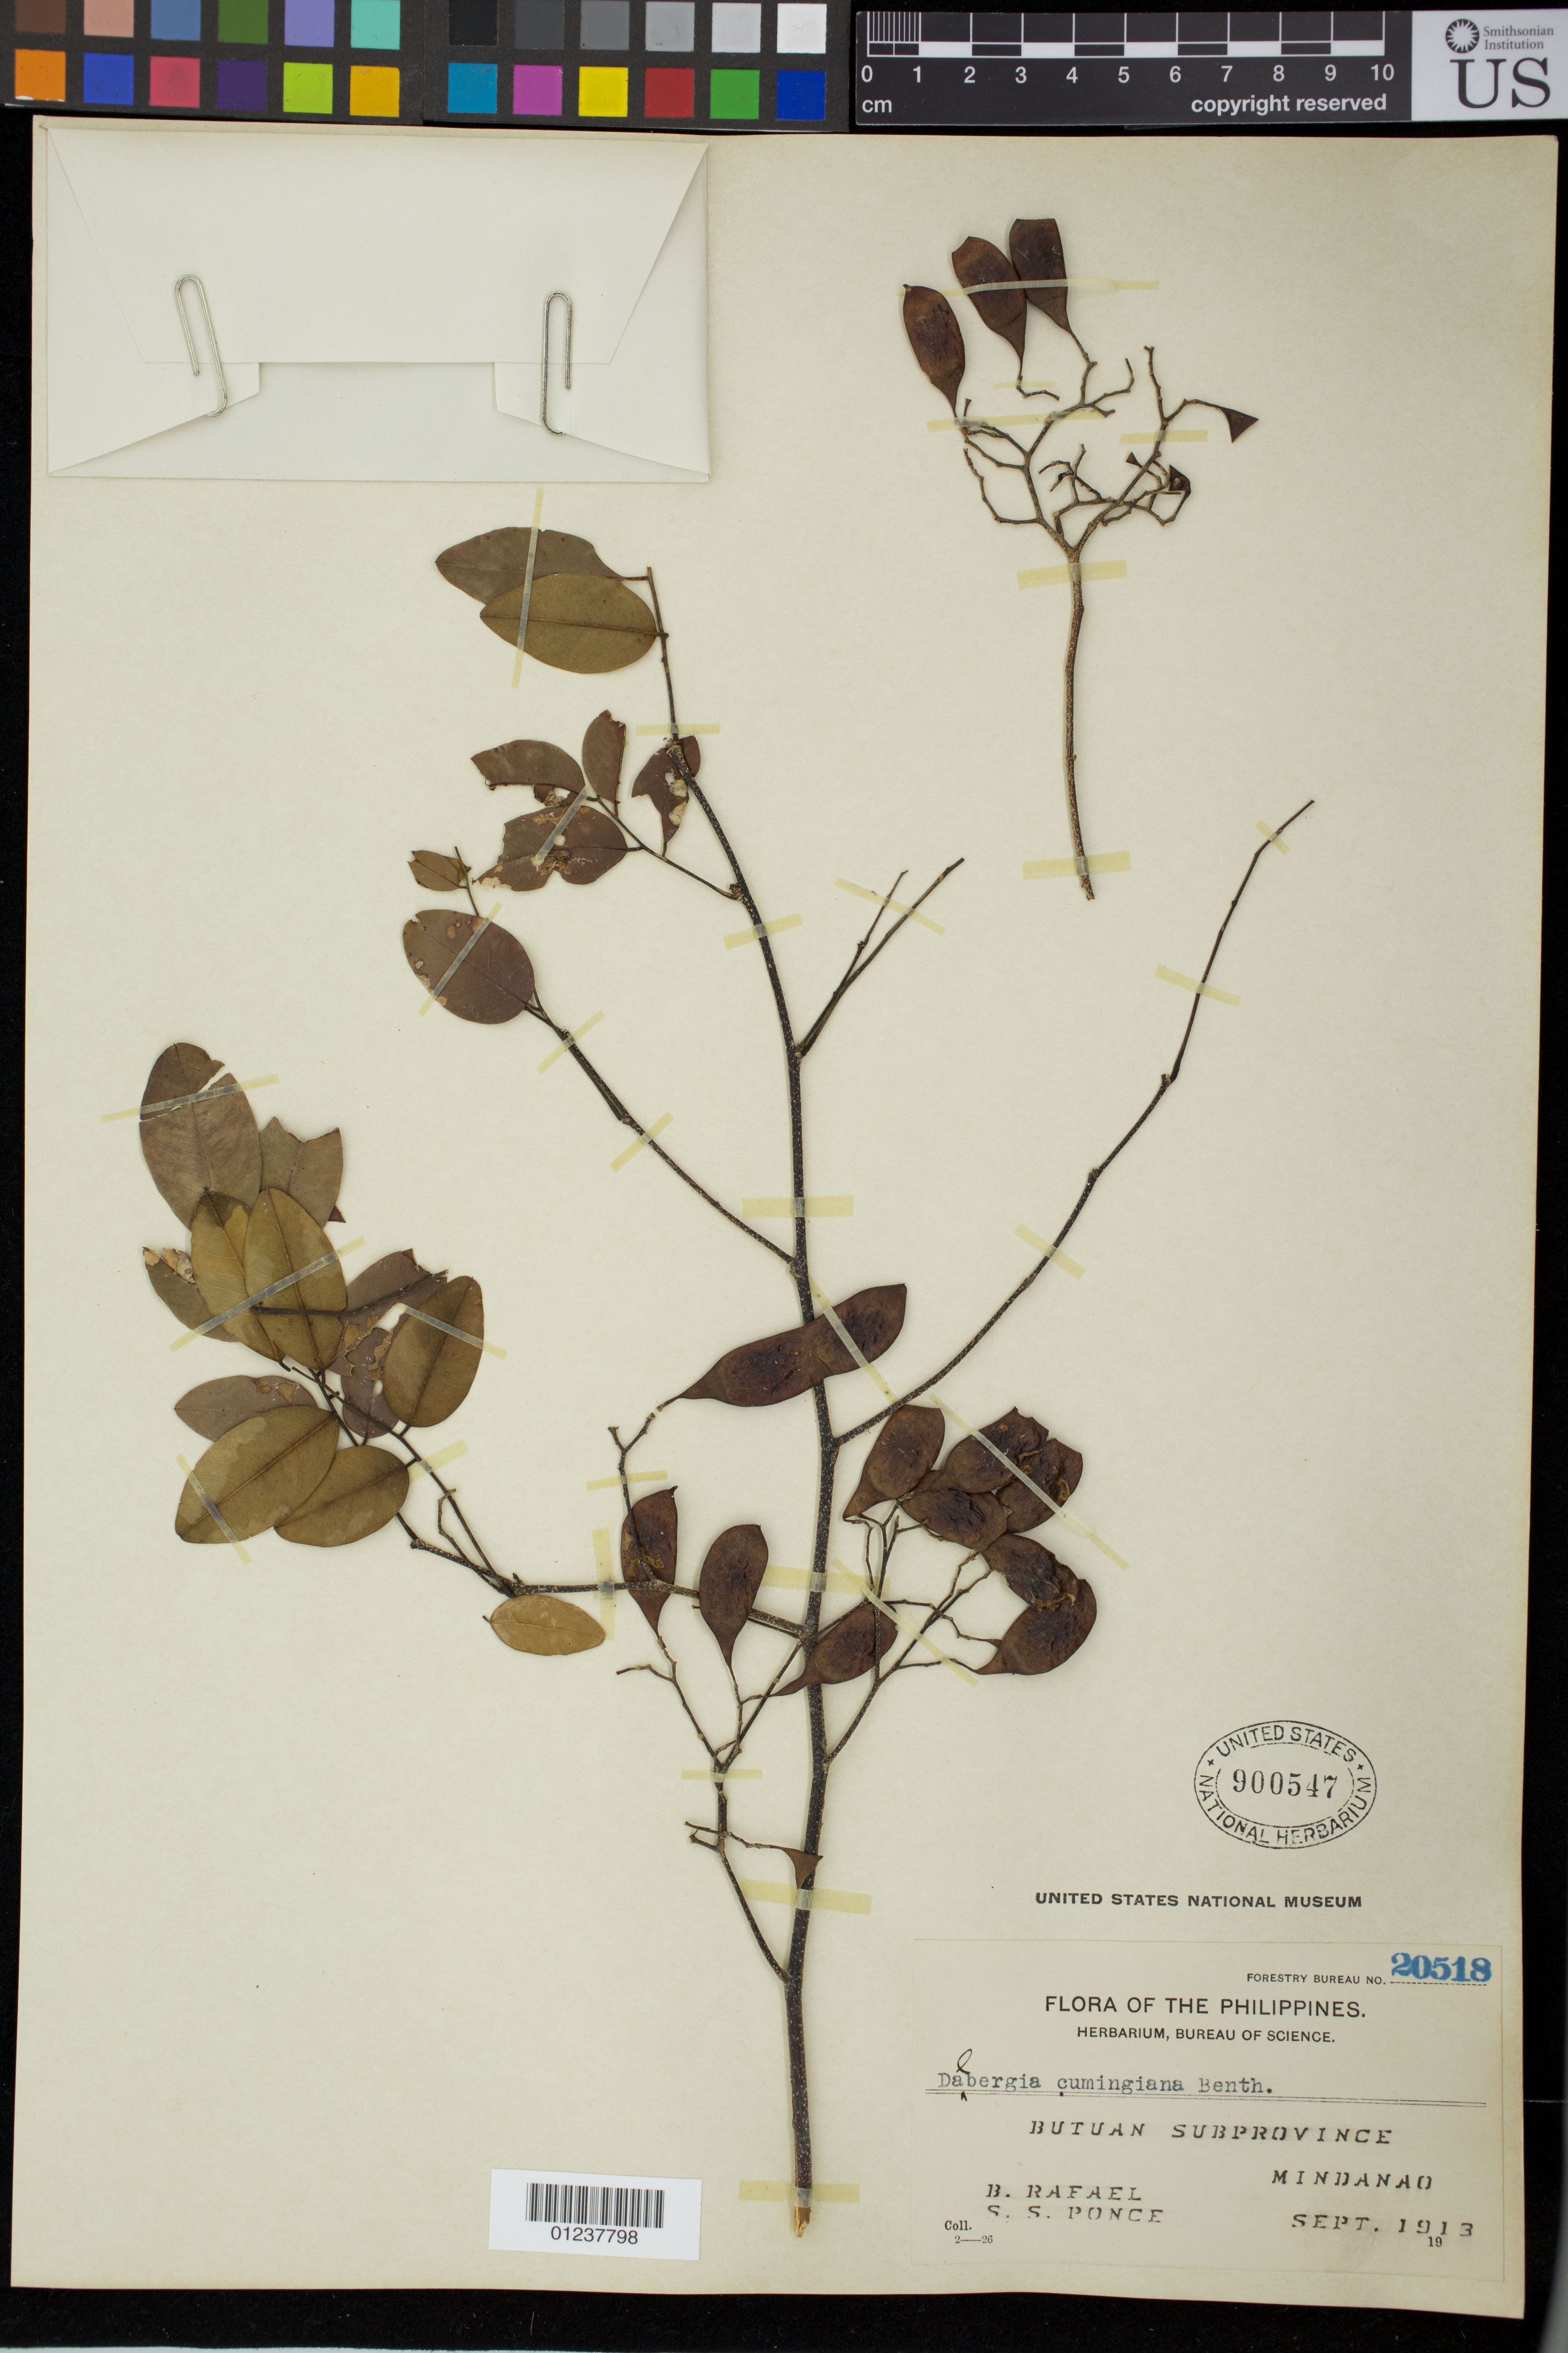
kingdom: Plantae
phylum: Tracheophyta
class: Magnoliopsida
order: Fabales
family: Fabaceae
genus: Dalbergia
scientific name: Dalbergia cumingiana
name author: Benth.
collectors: B. Rafael & S. Ponce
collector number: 20518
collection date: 1913-09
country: Philippines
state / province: Caraga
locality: Butuan Subprovince,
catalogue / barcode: US 900547